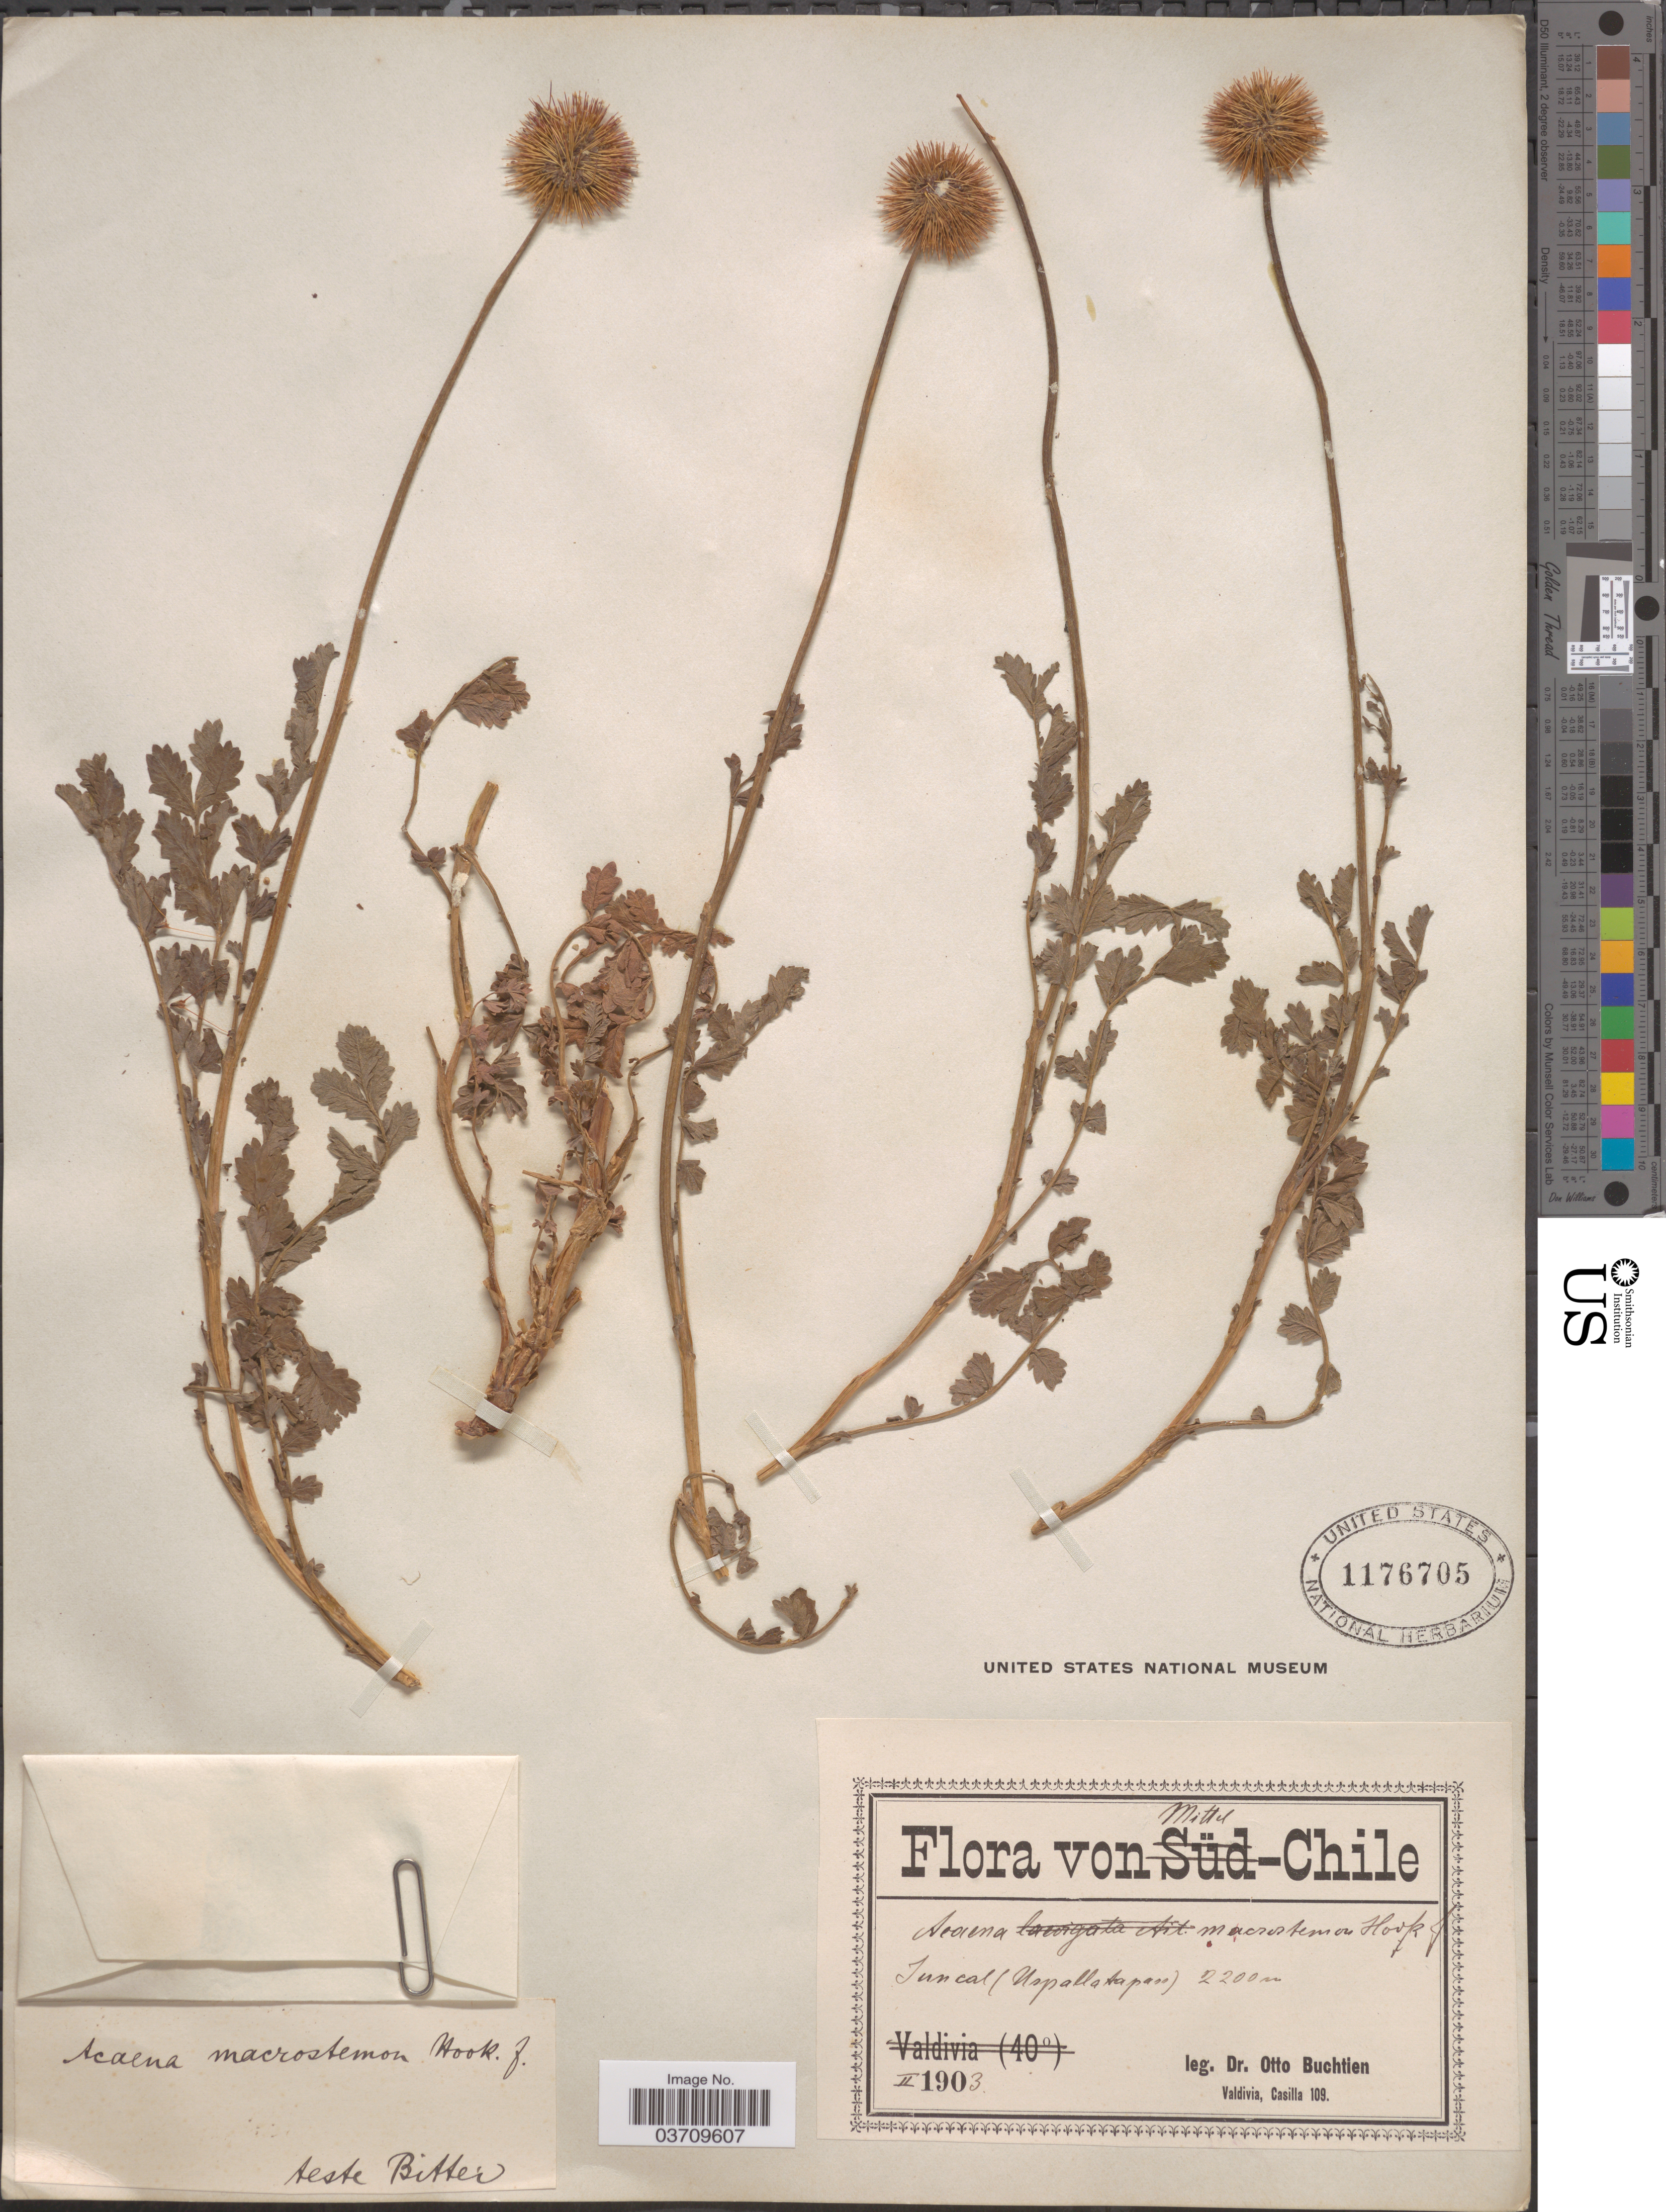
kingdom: Plantae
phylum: Tracheophyta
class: Magnoliopsida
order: Rosales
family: Rosaceae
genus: Acaena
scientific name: Acaena magellanica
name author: Vahl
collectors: O. Buchtien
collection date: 1903-02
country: Chile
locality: Mittel-Chile. Juncal (Uspallatapass).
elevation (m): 2200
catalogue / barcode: US 1176705